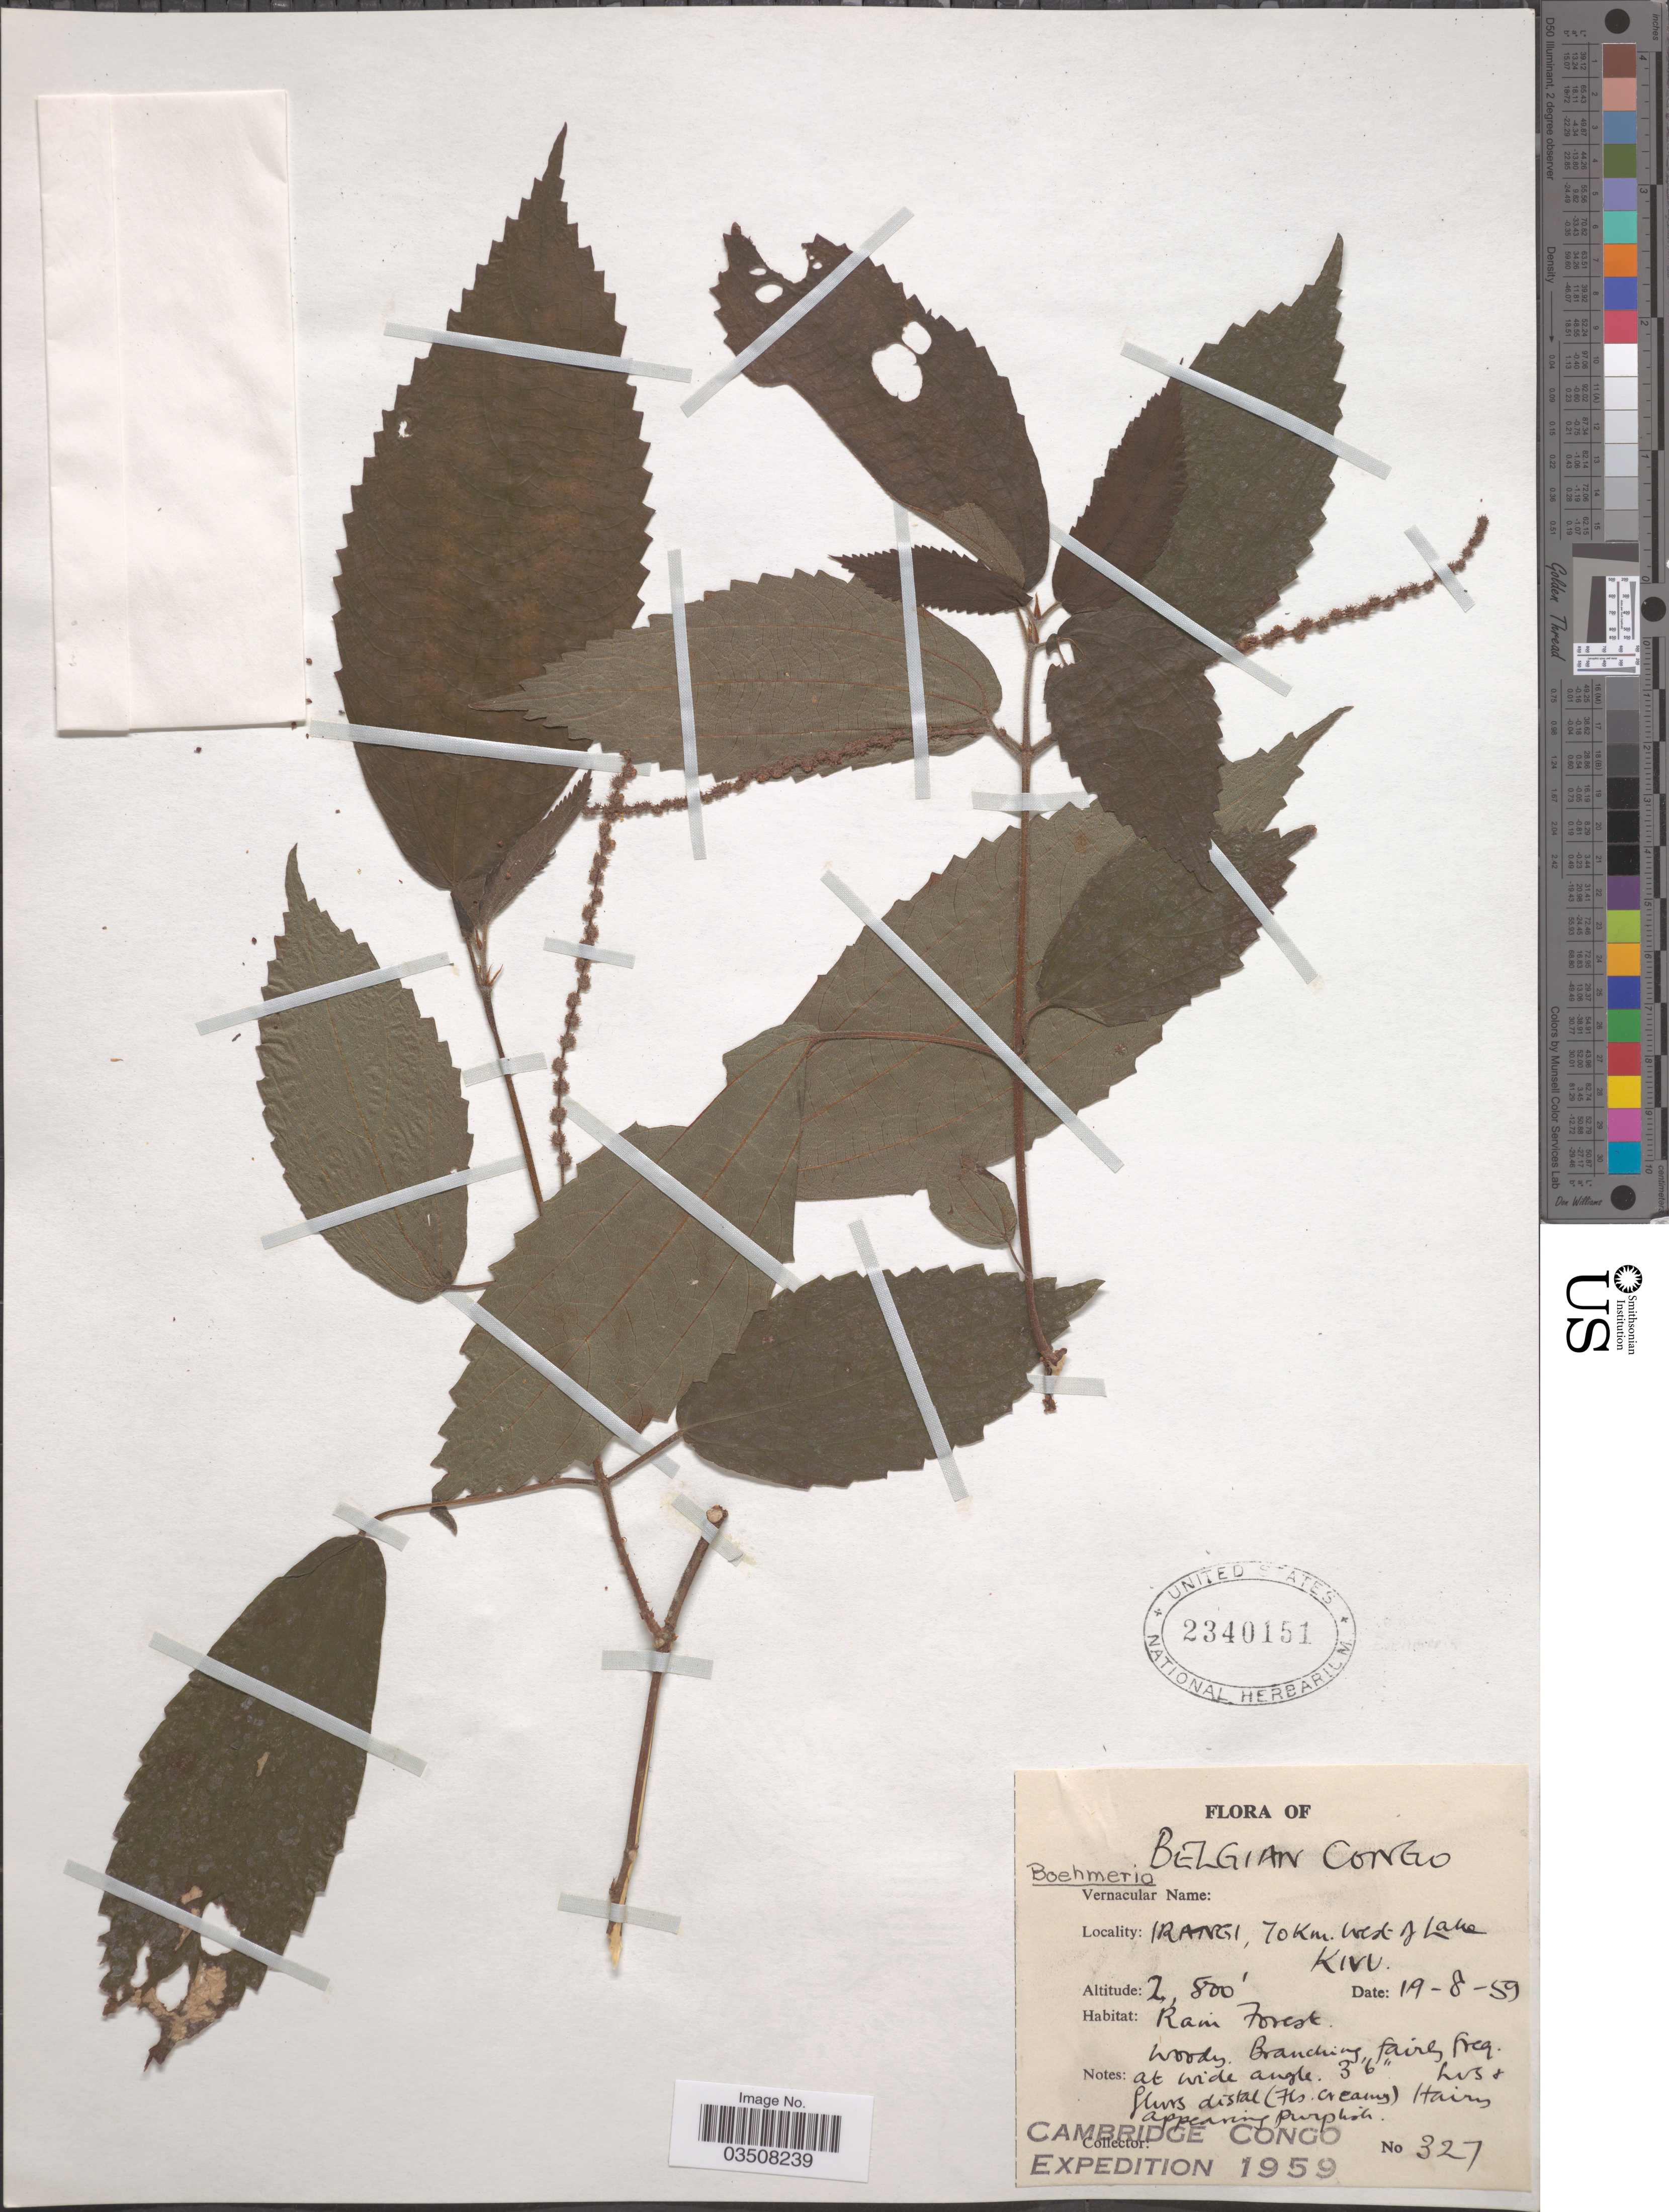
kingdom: Plantae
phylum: Tracheophyta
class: Magnoliopsida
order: Rosales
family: Urticaceae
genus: Boehmeria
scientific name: Boehmeria sp.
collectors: Cambridge Congo Expedition 1959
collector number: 327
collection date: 1959-08-19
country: Congo, Democratic Republic of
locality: Belgian Congo, Irangi, 70 km. west of Lake Kivu.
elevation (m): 853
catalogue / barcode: US 2340151